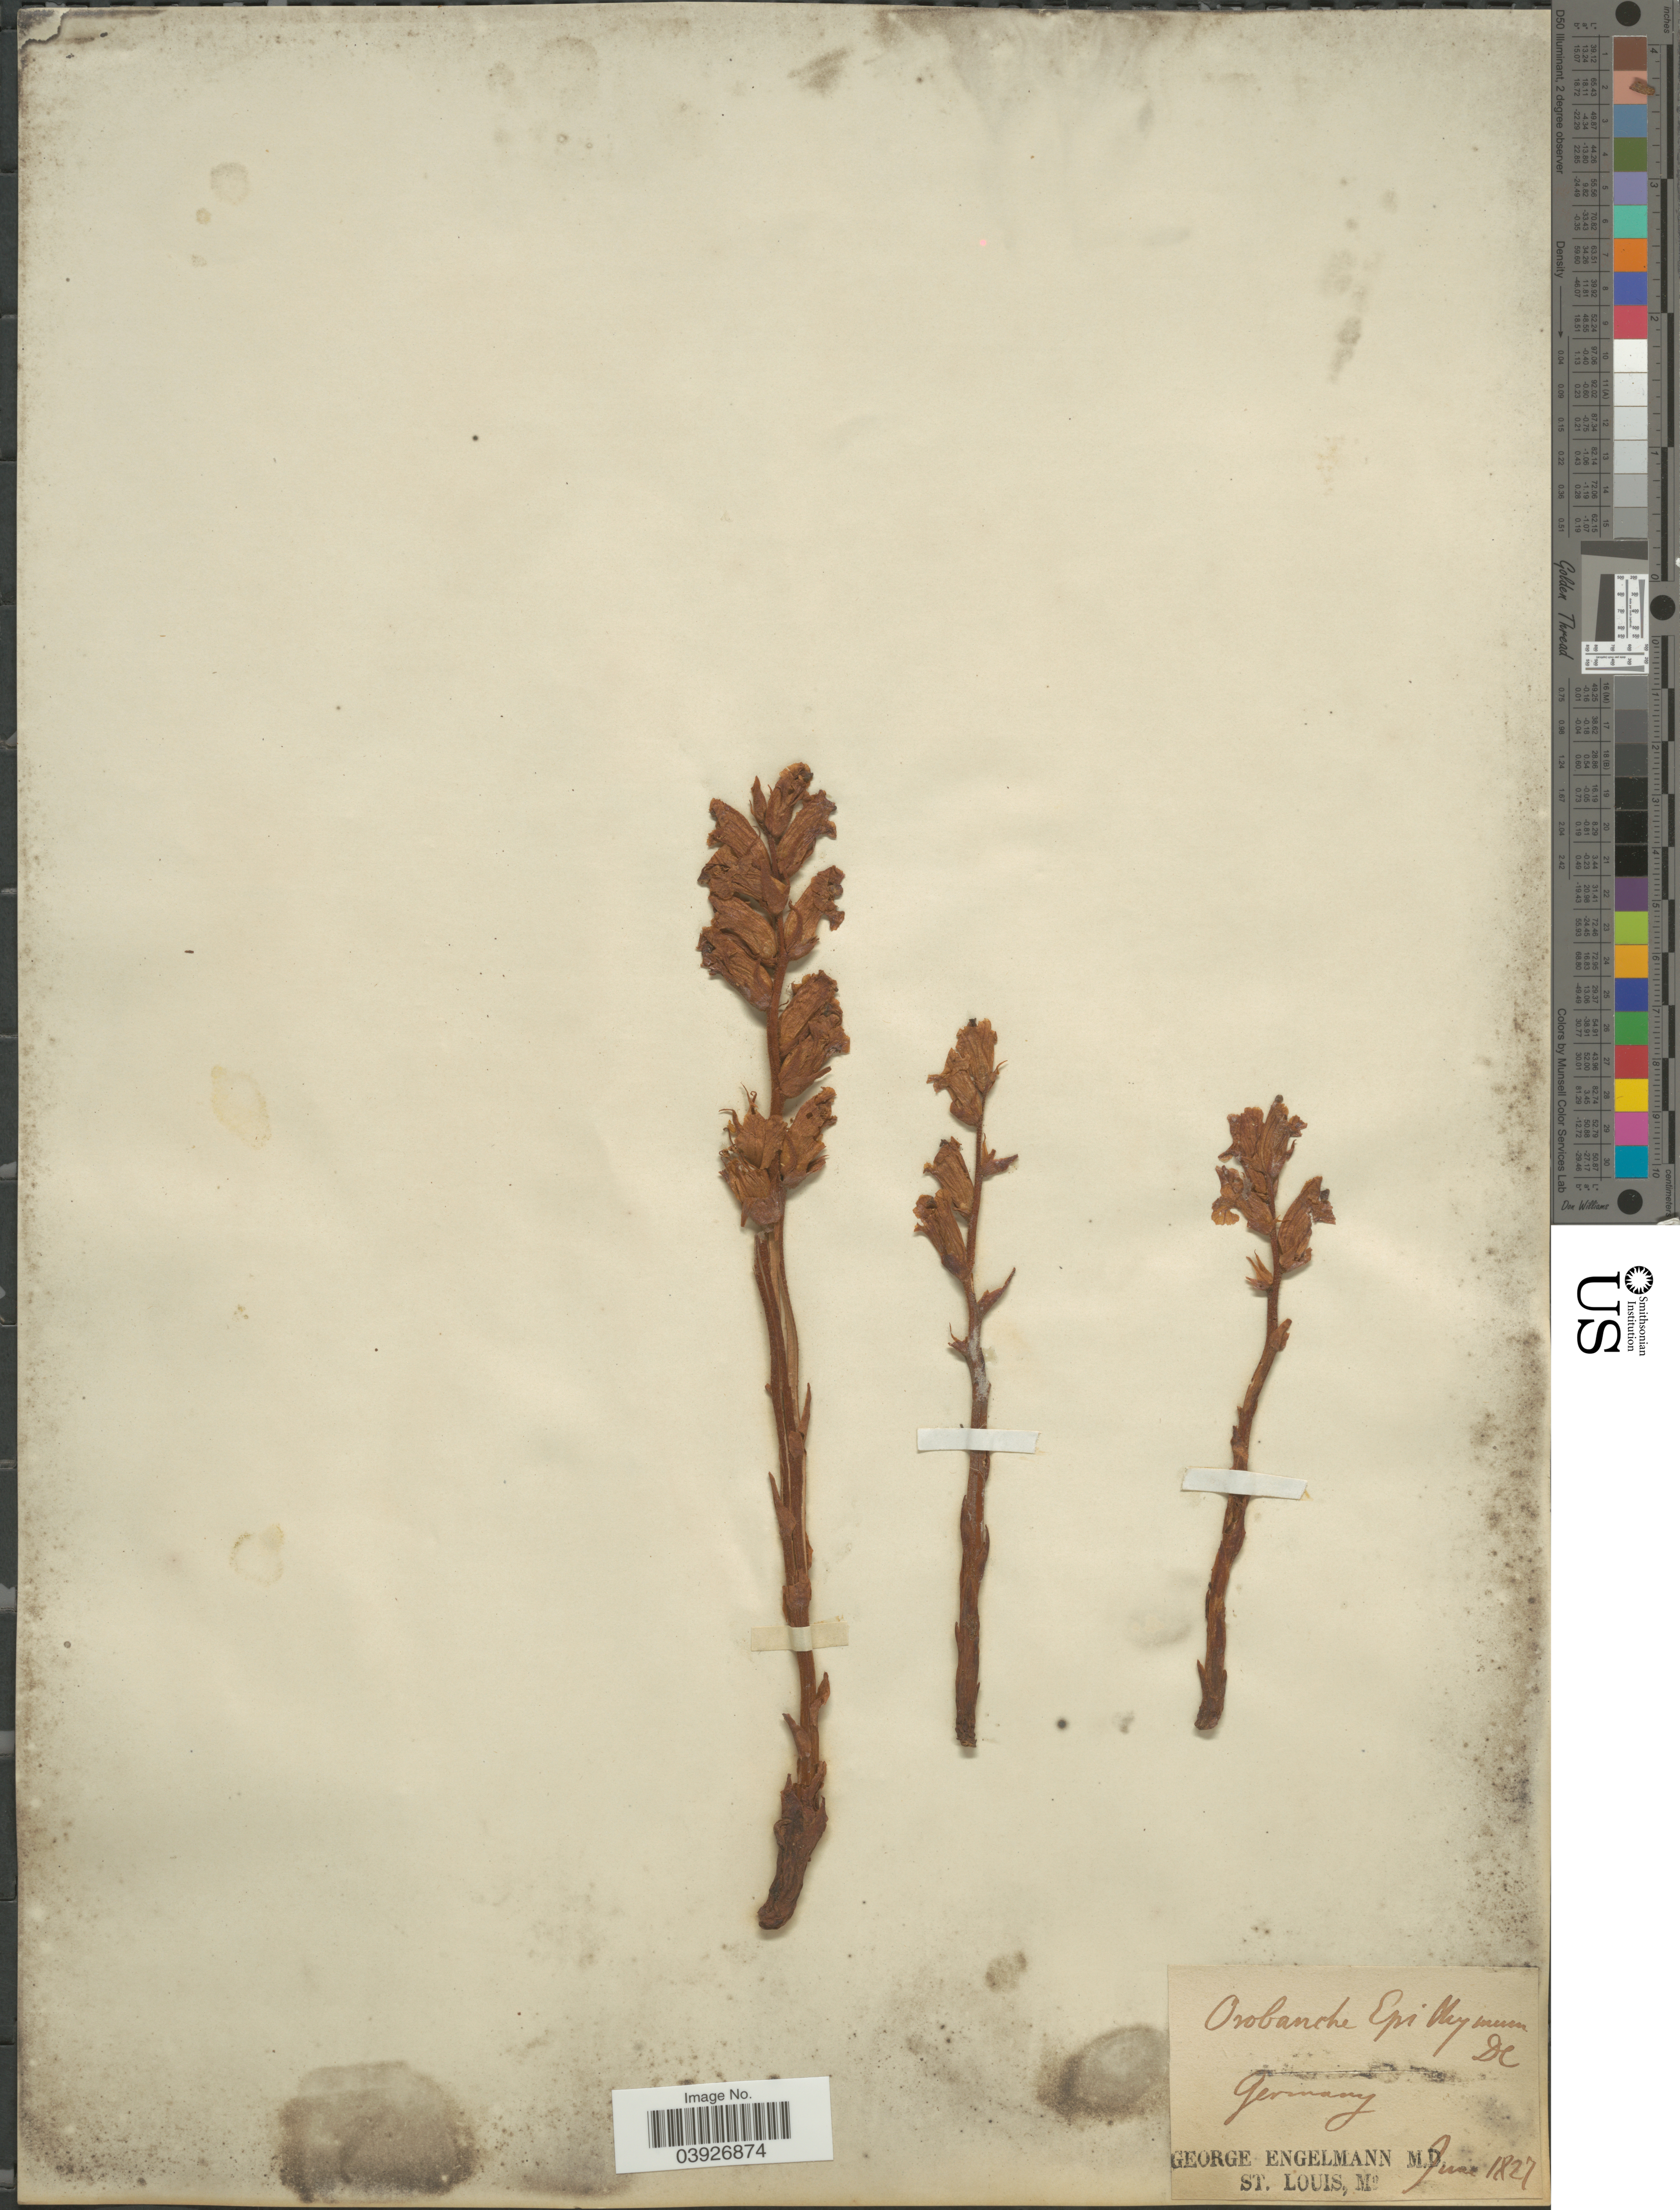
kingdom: Plantae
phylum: Tracheophyta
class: Magnoliopsida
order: Lamiales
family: Orobanchaceae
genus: Orobanche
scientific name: Orobanche epithymum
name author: DC.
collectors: G. Engelmann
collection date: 1827-06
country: Germany